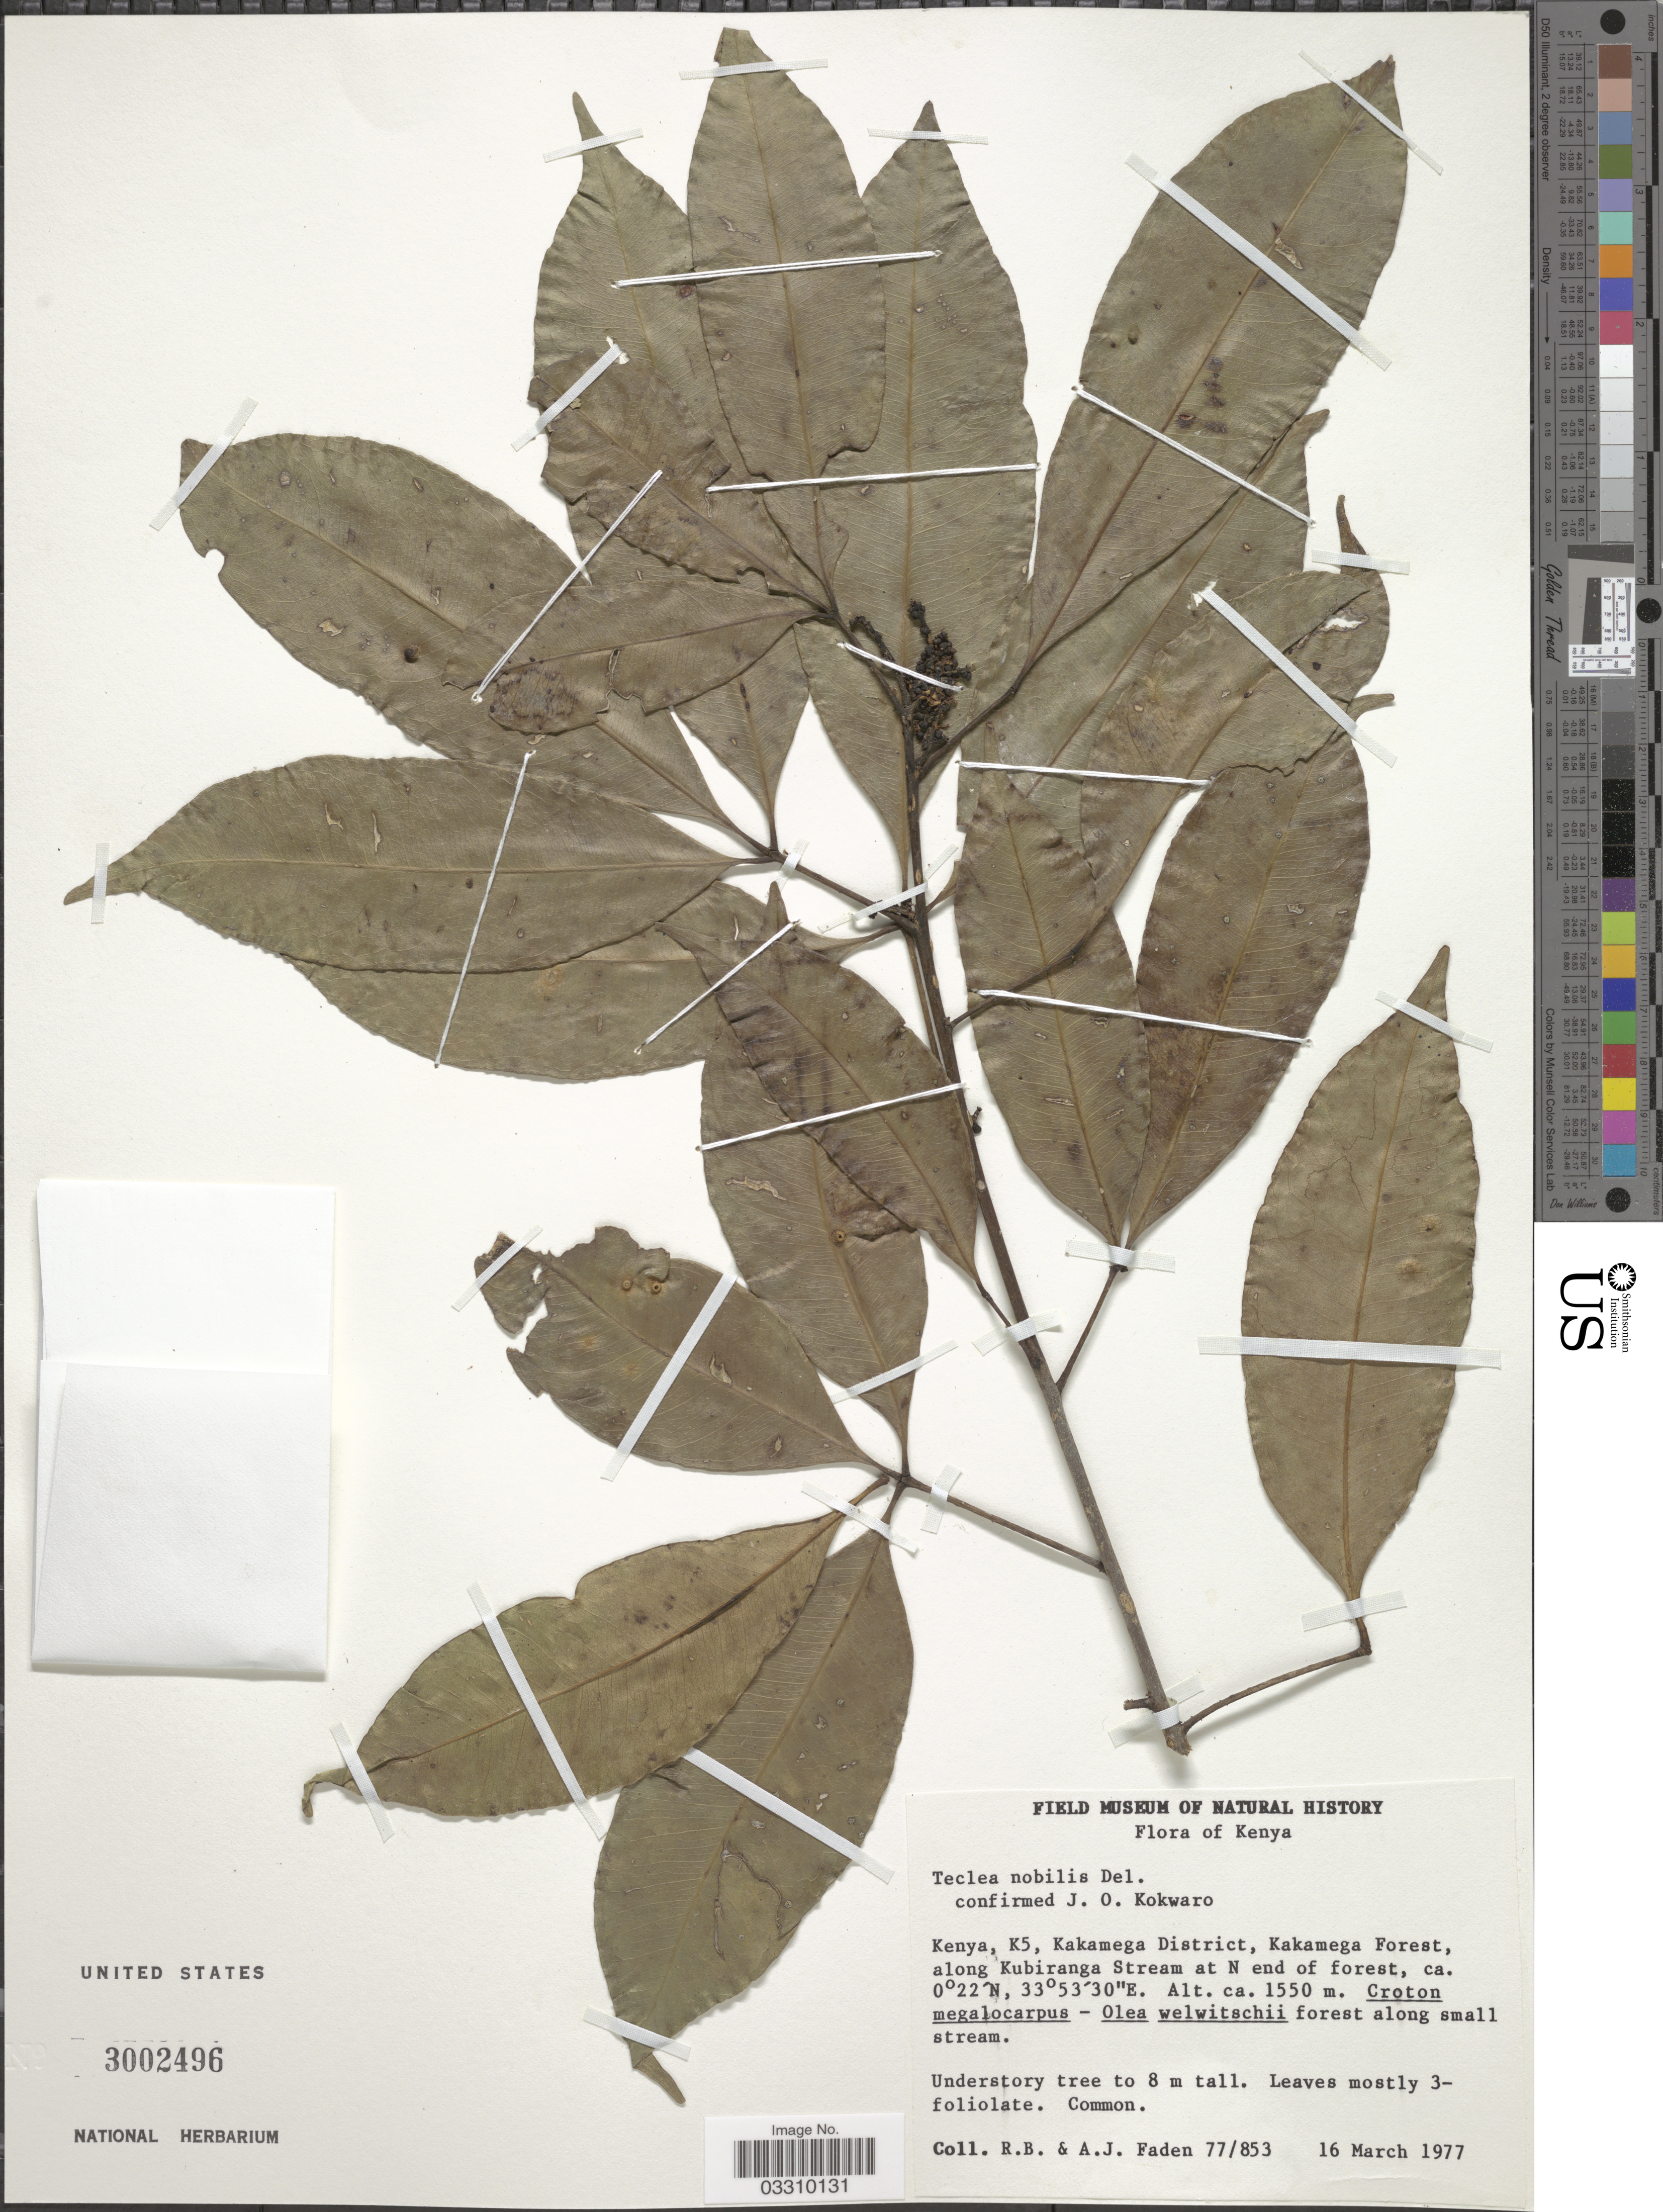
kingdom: Plantae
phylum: Tracheophyta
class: Magnoliopsida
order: Sapindales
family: Rutaceae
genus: Vepris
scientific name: Vepris nobilis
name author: (Delile) Mziray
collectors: R. B. Faden & A. J. Faden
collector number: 77/853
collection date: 1977-03-16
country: Kenya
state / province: Kakamega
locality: K5, Kakamega District, Kakamega Forest, along Kubiranga Stream at N end of forest.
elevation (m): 1550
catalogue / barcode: US 3002496